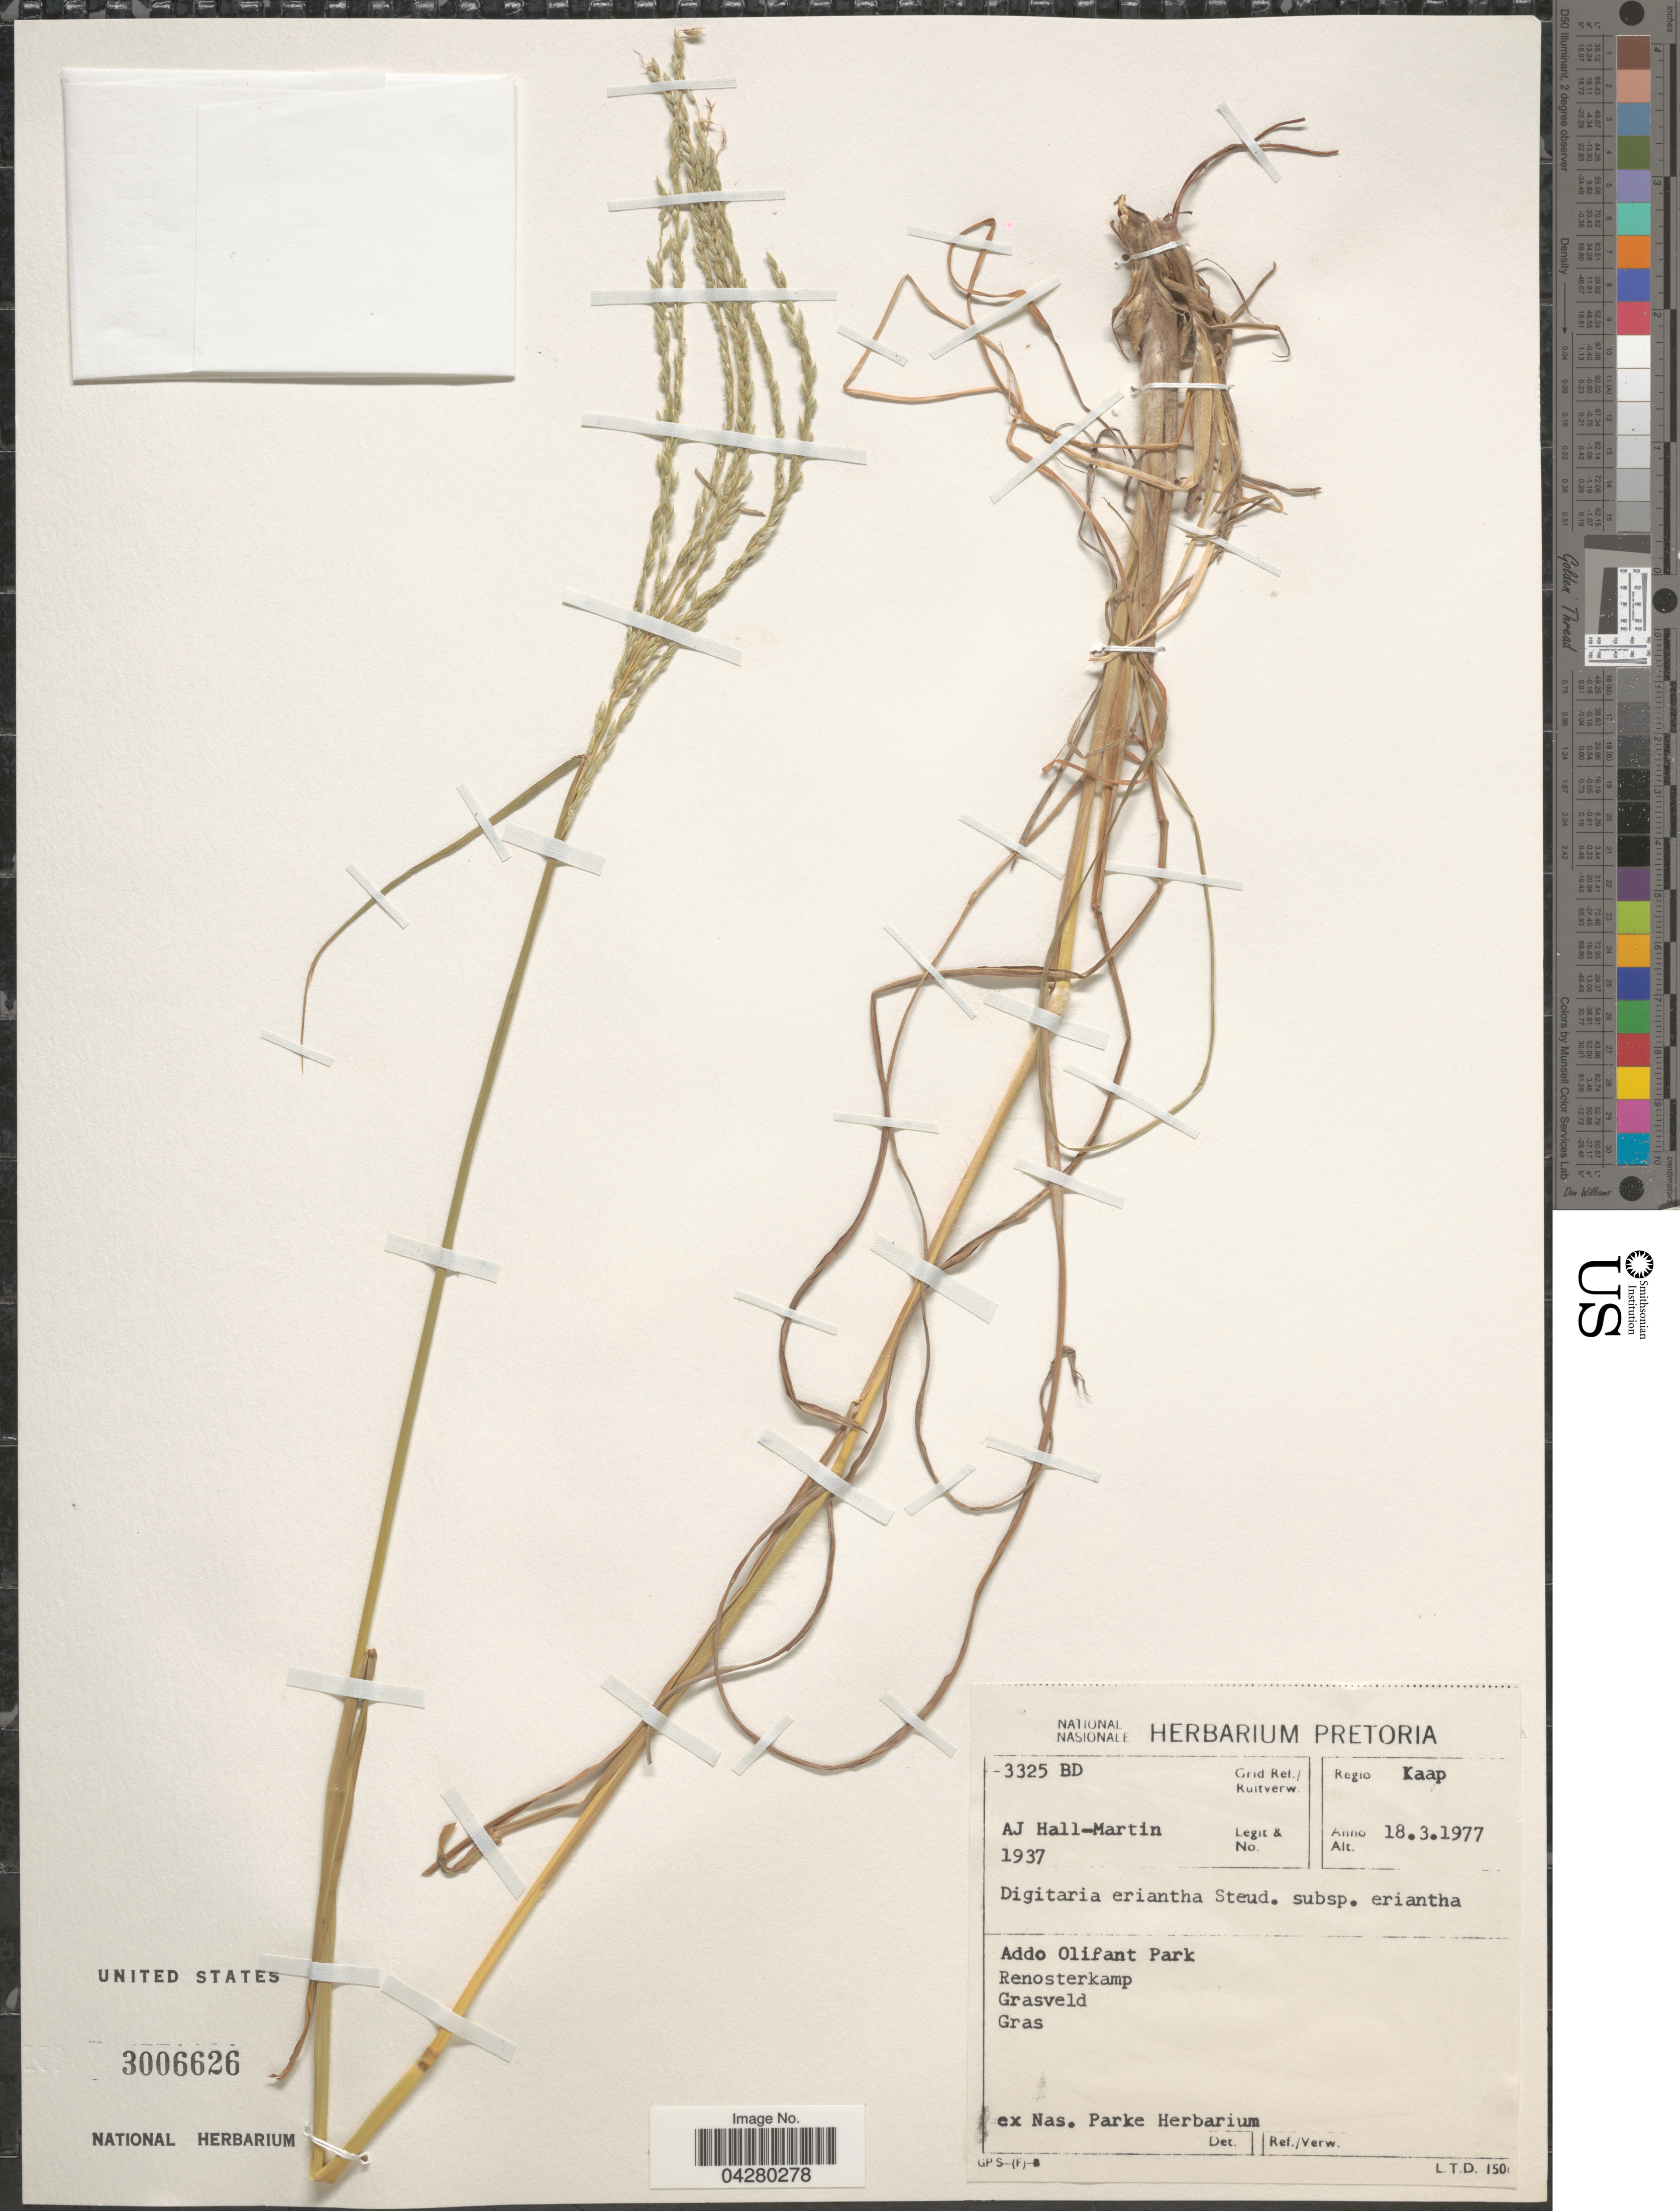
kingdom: Plantae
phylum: Tracheophyta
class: Liliopsida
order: Poales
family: Poaceae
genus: Digitaria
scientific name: Digitaria eriantha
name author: Steud.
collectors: A. Hall-Martin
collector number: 1937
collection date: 1977-03-18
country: South Africa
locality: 3325 BD Grid Ref. Regio Kaap. Addo Olifant Park. Renosterkamp.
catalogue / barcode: US 3006626